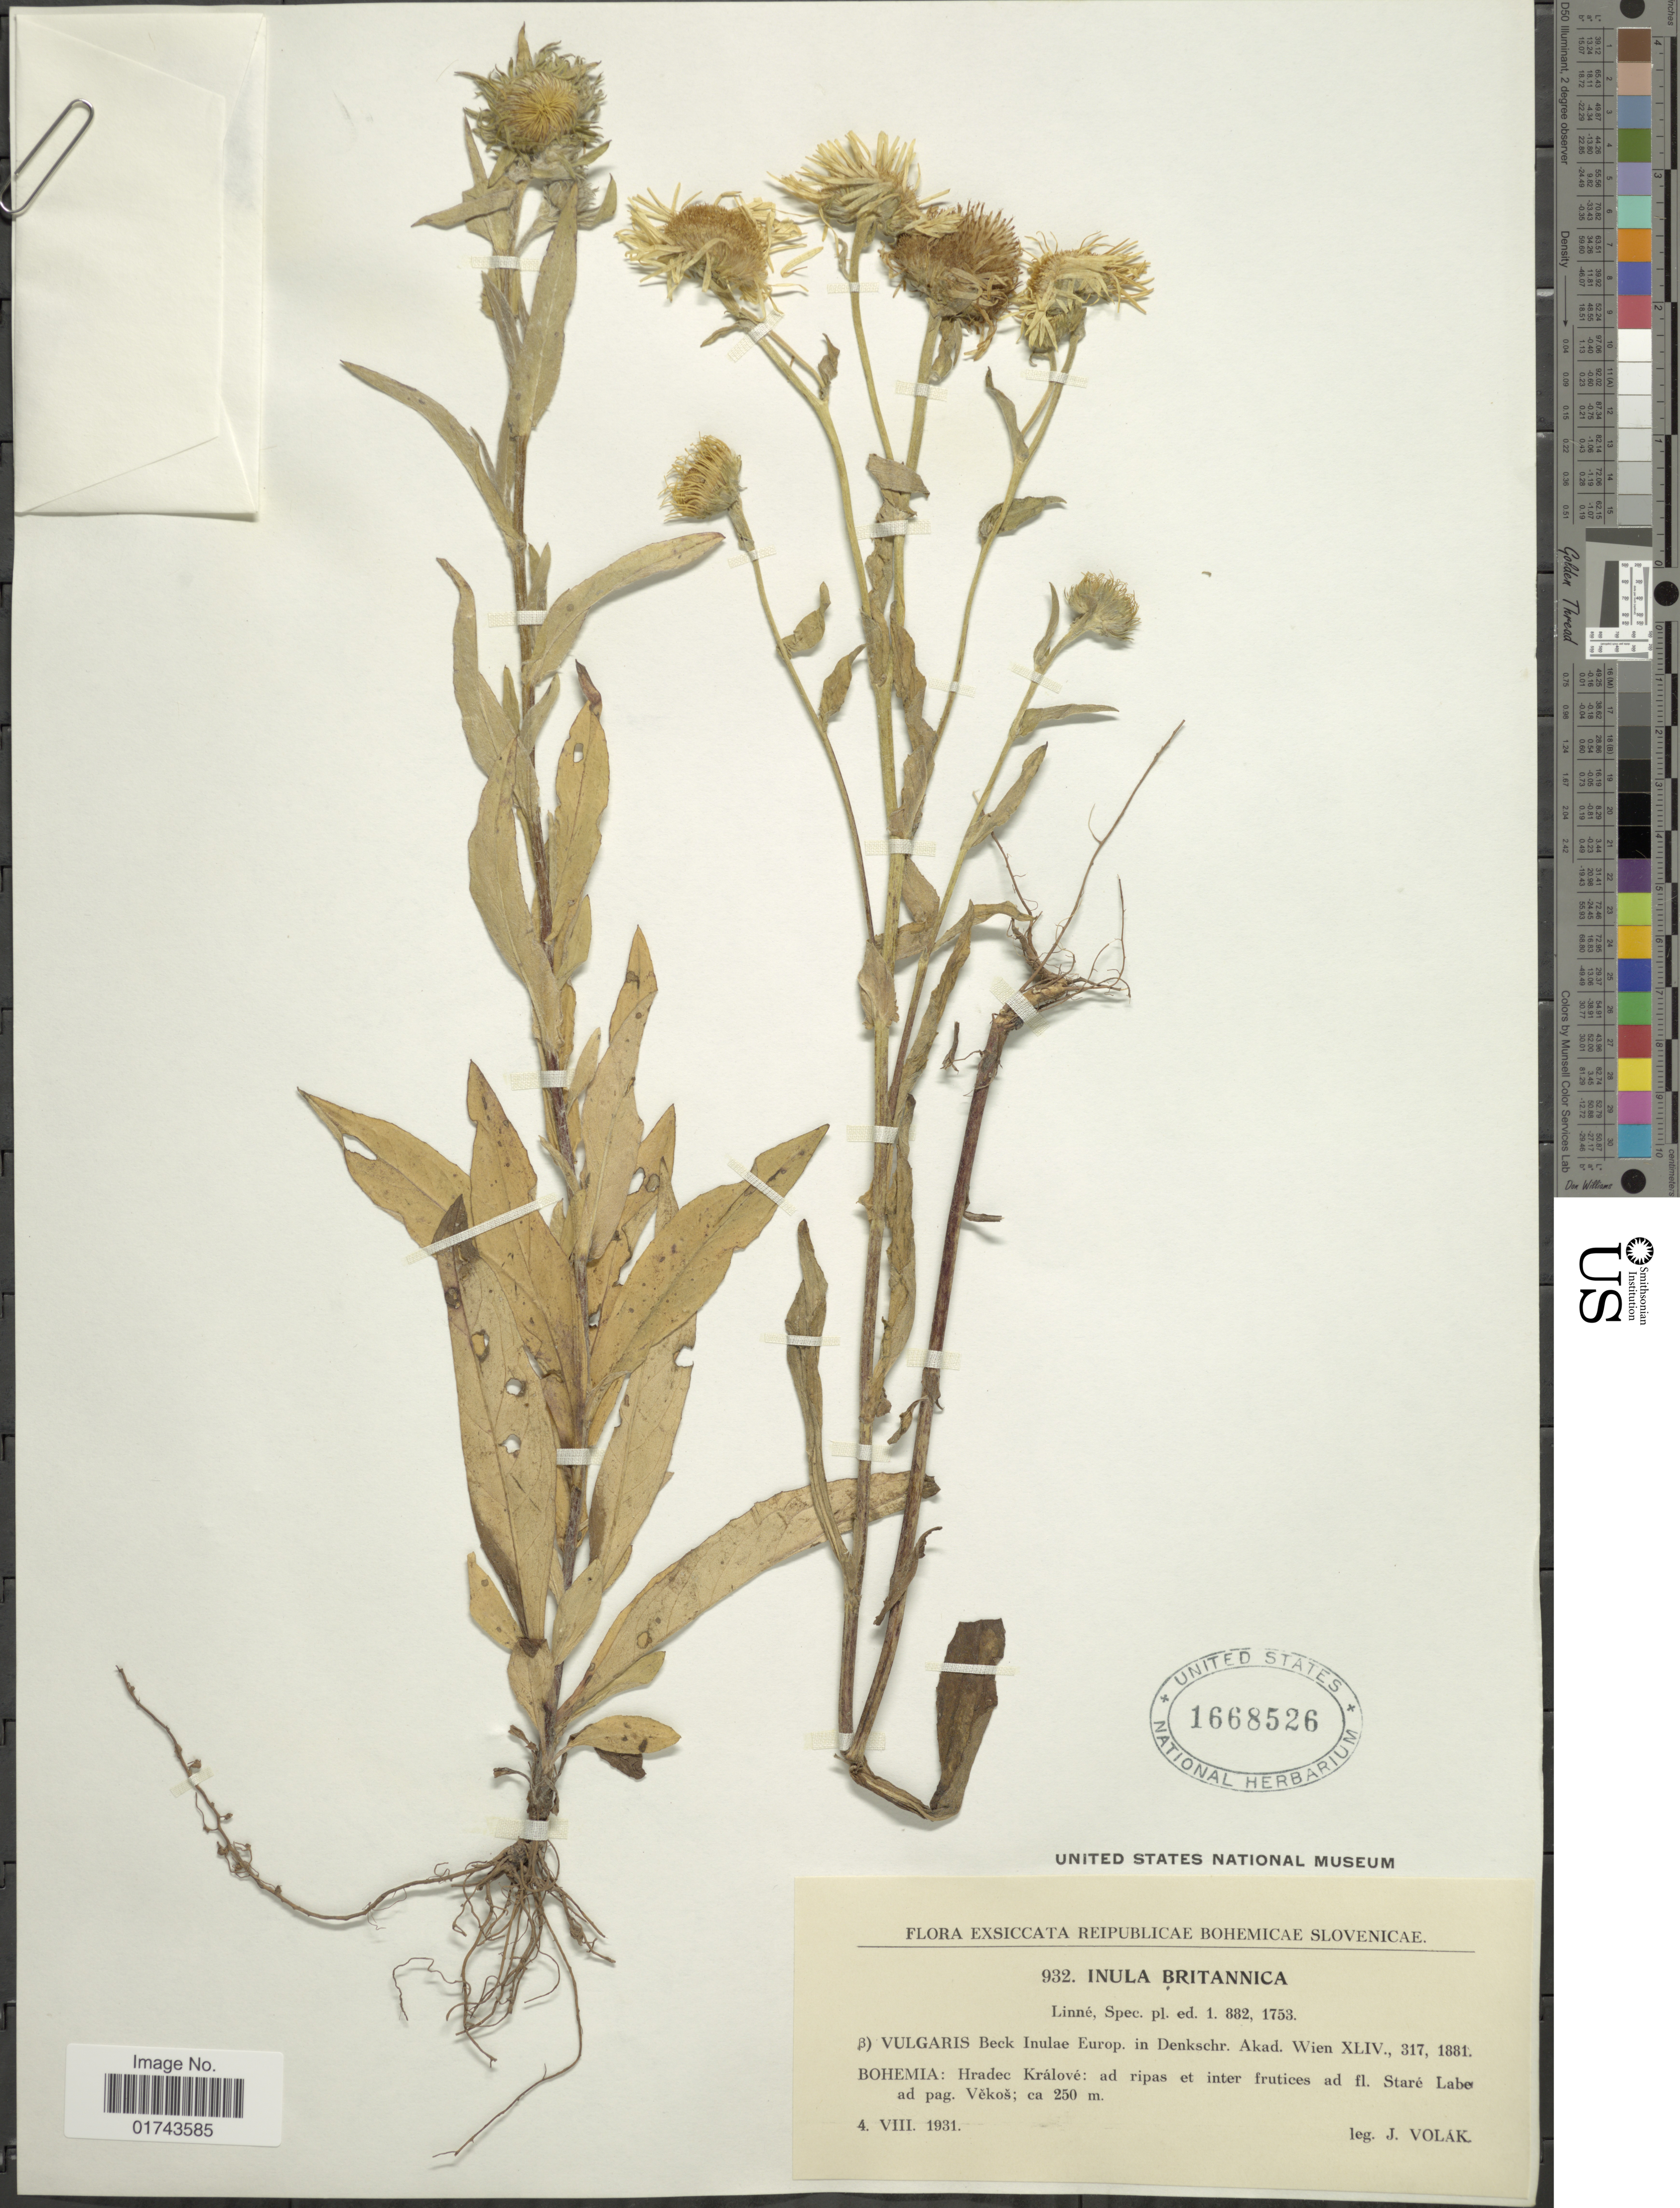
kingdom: Plantae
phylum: Tracheophyta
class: Magnoliopsida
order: Asterales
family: Asteraceae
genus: Inula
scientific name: Inula britannica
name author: L.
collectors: J. Volak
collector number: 932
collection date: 1931-08-04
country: Czechia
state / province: Hradec Kralove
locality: Bohemia: Hradec Kralove: ad ripas et inter frutices ad fl. Stare Labe ad pag. Vekos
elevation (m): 250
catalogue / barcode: US 1668526